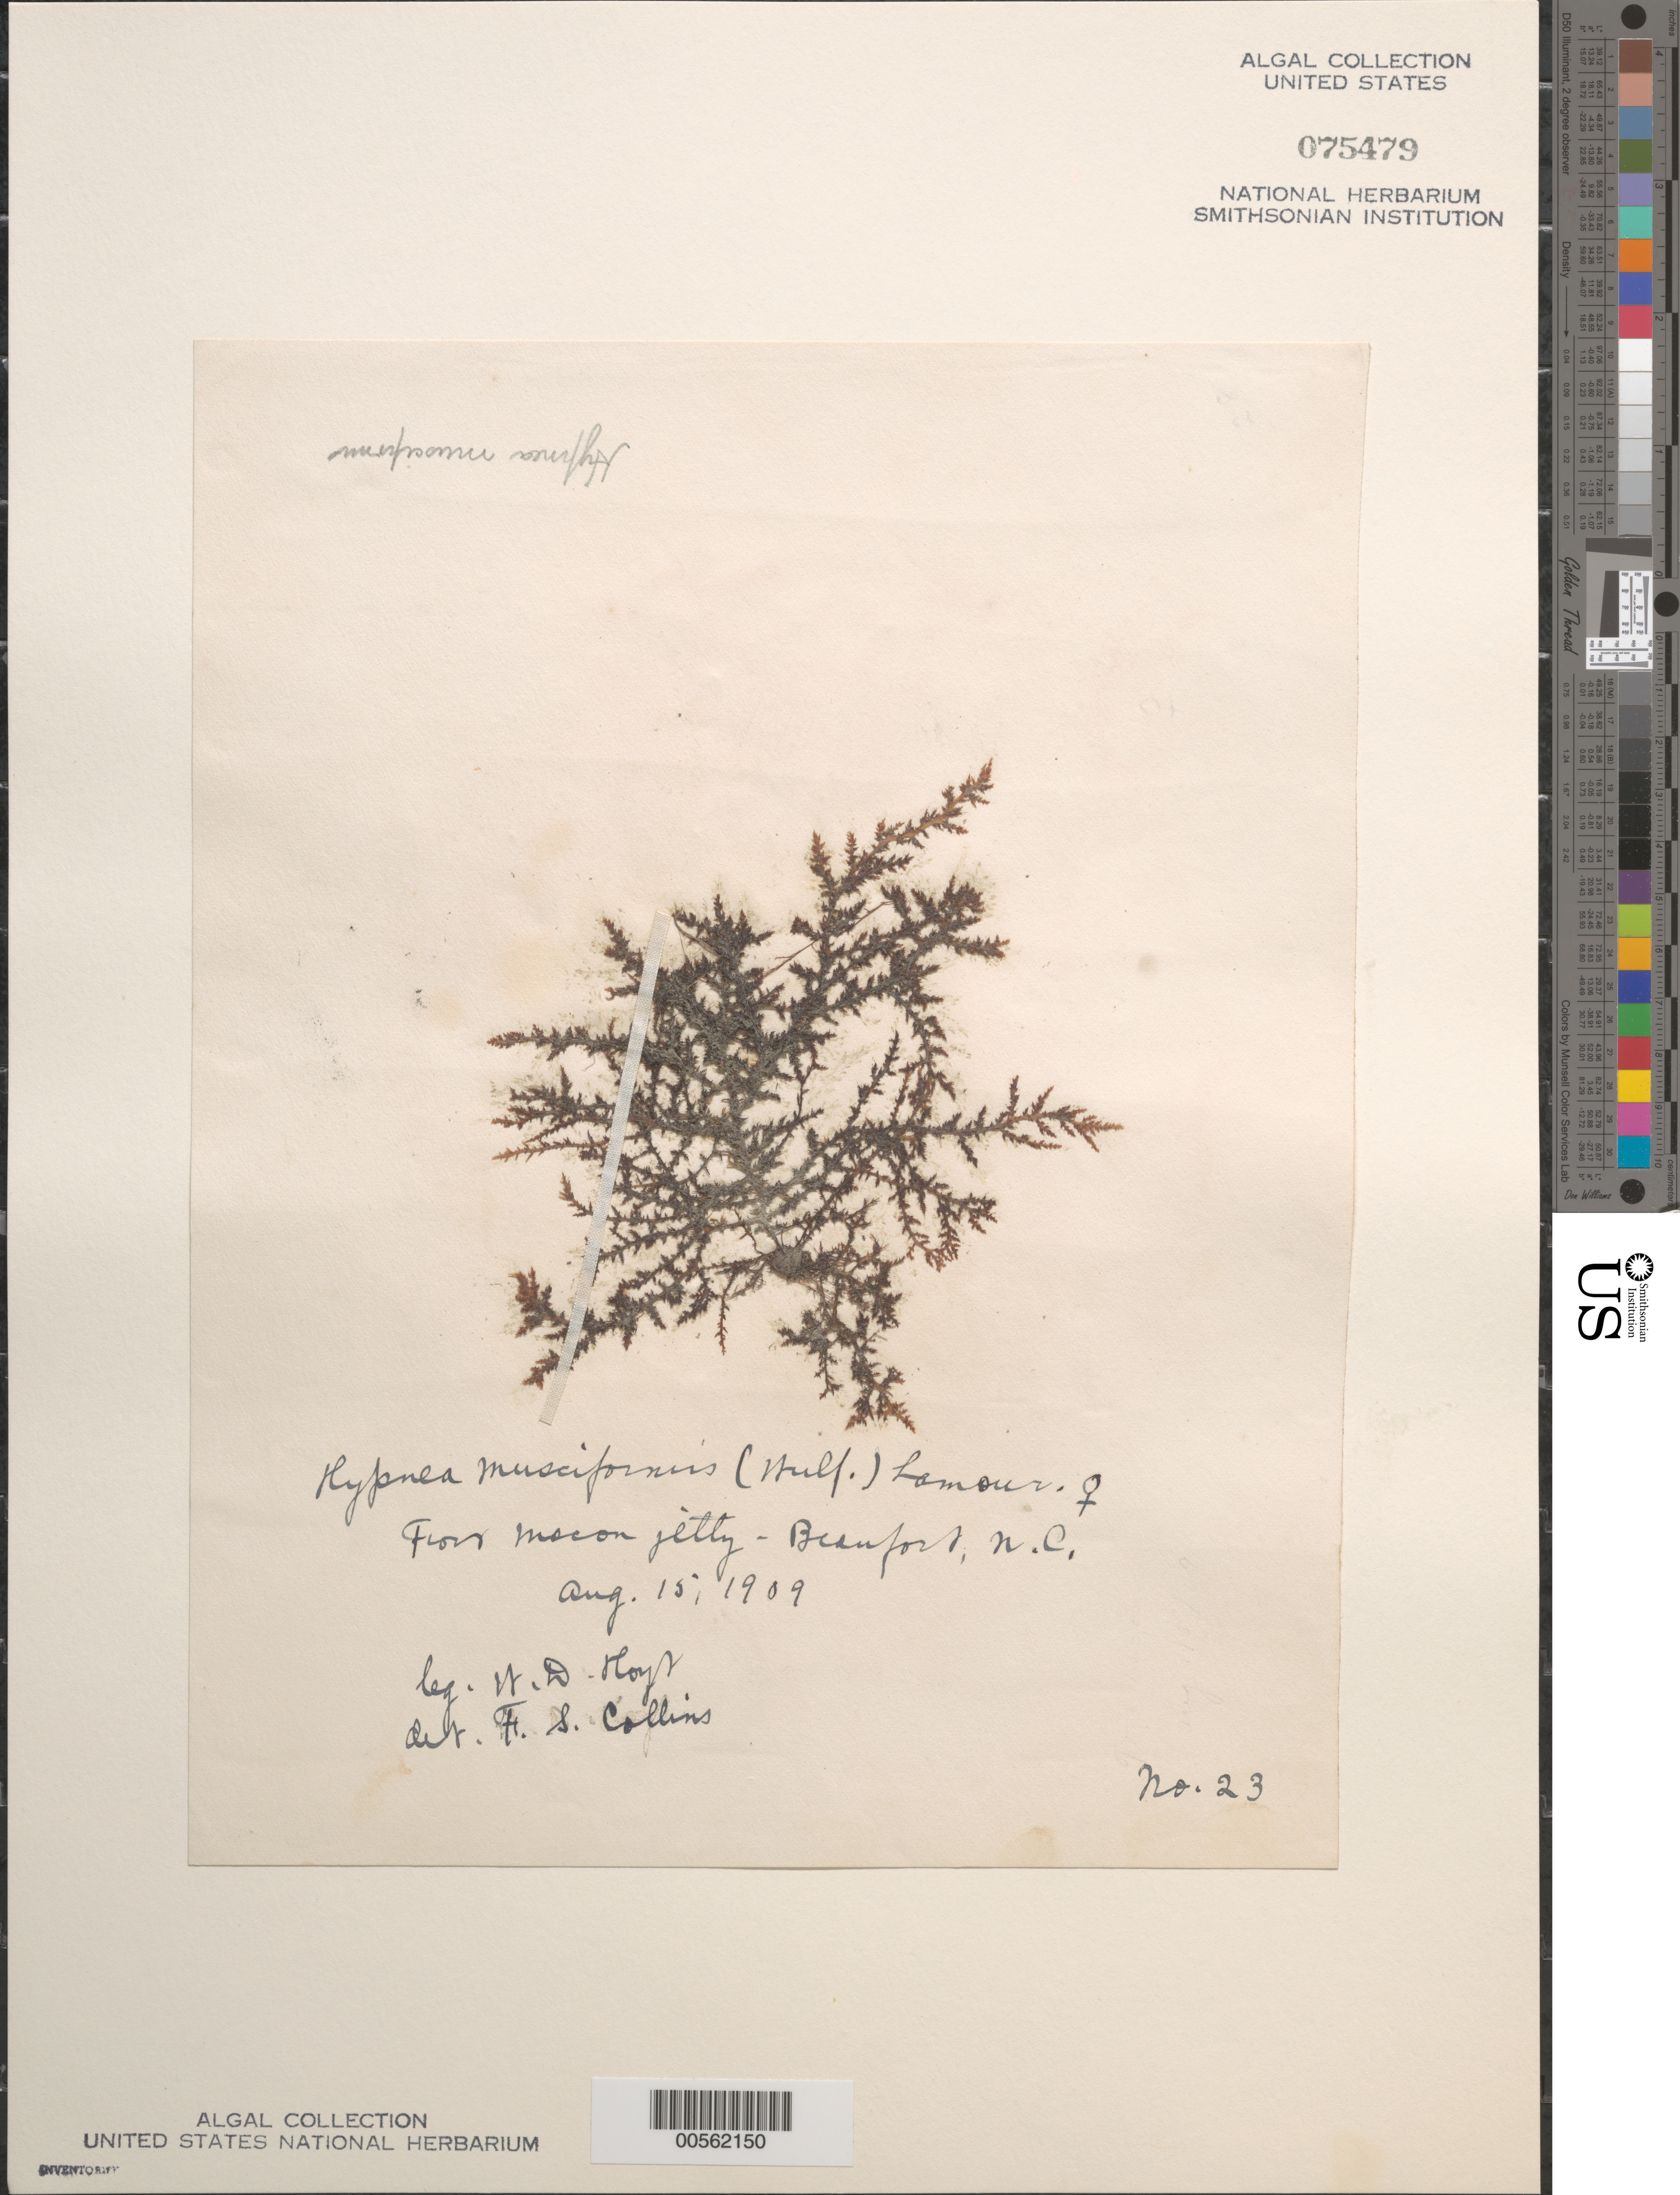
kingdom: Plantae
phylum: Rhodophyta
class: Florideophyceae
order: Gigartinales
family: Cystocloniaceae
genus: Hypnea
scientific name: Hypnea musciformis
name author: (Wulfen) J.V.Lamouroux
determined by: Collins, Frank S.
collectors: W. D. Hoyt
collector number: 23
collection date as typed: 15 Aug 1909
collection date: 1909-08-15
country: United States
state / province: North Carolina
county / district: Carteret County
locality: Beaufort, Fort Macon jetty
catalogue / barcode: US 75479